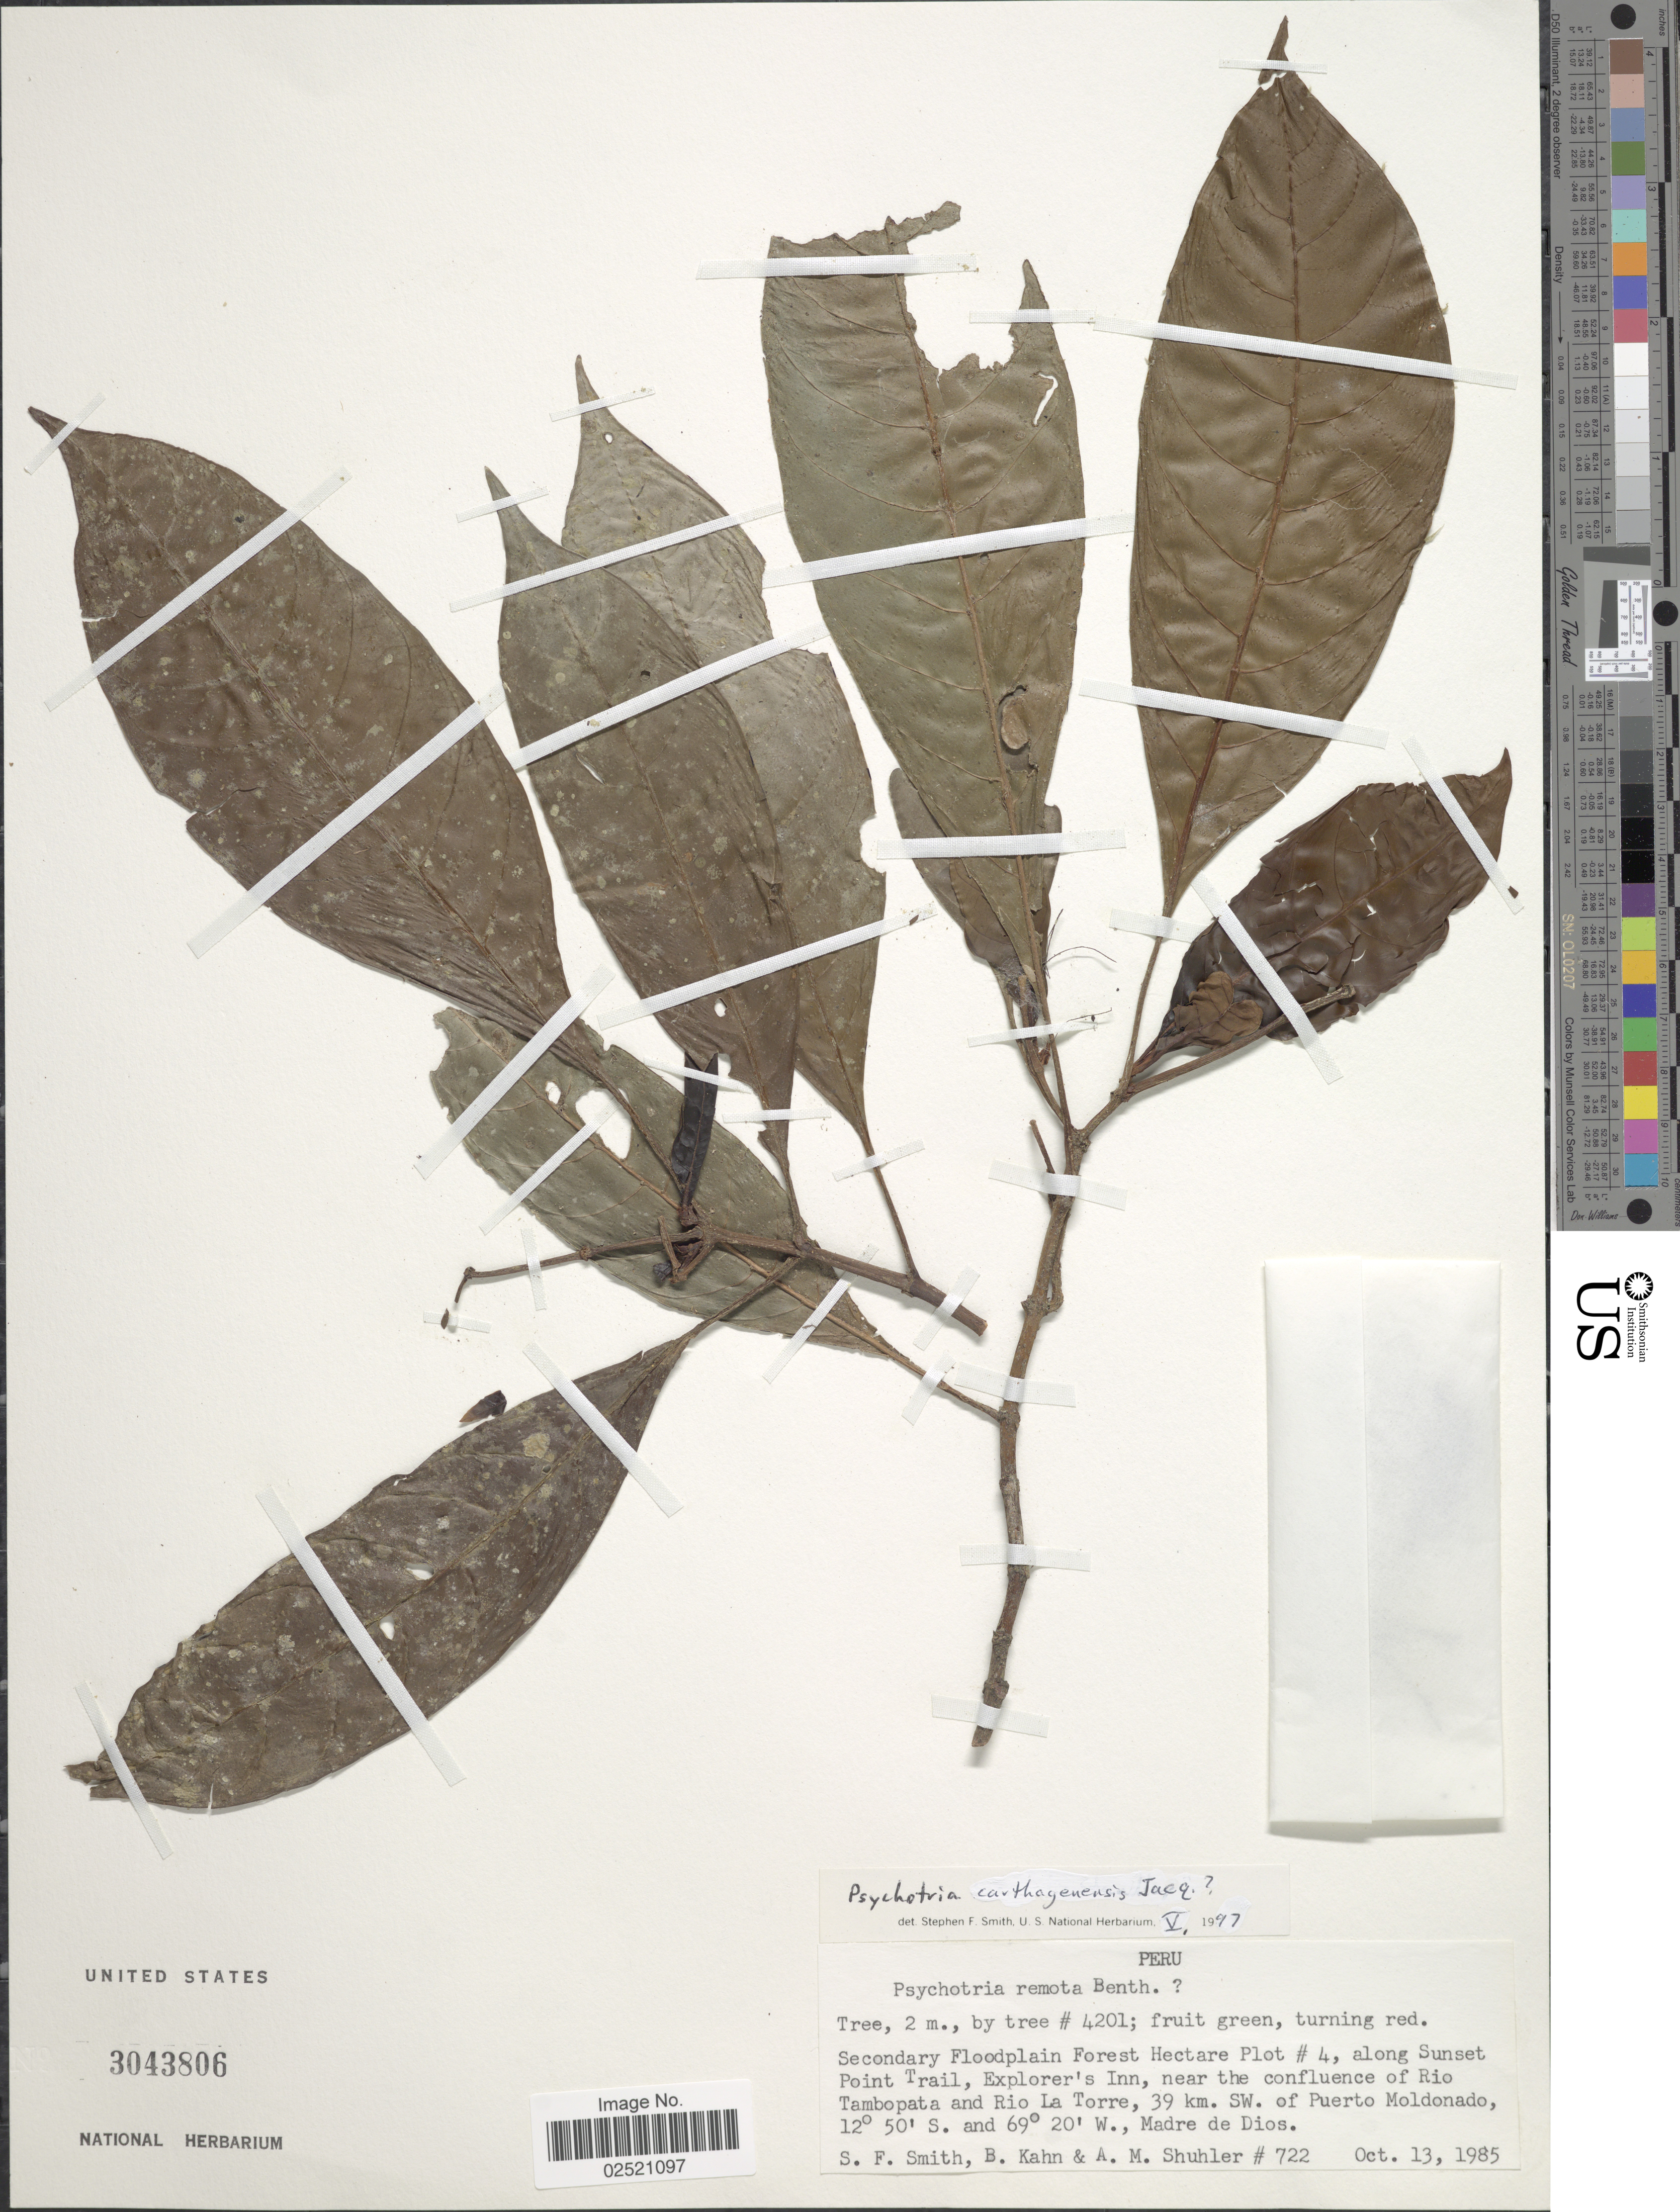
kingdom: Plantae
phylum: Tracheophyta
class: Magnoliopsida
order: Gentianales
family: Rubiaceae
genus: Psychotria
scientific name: Psychotria carthagenensis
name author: Jacq.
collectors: S.F. Smith, B. Kahn & A. Shuhler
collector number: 722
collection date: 1985-10-13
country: Peru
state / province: Madre de Dios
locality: Secondary Floodplain Forest Hectare Plot # 4, along Sunset Point Trail, Explorer's Inn, near the confluence of Rio Tambopata and Rio La Torre, 39 km. SW. of Puerto Moldonado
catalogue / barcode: US 3043806